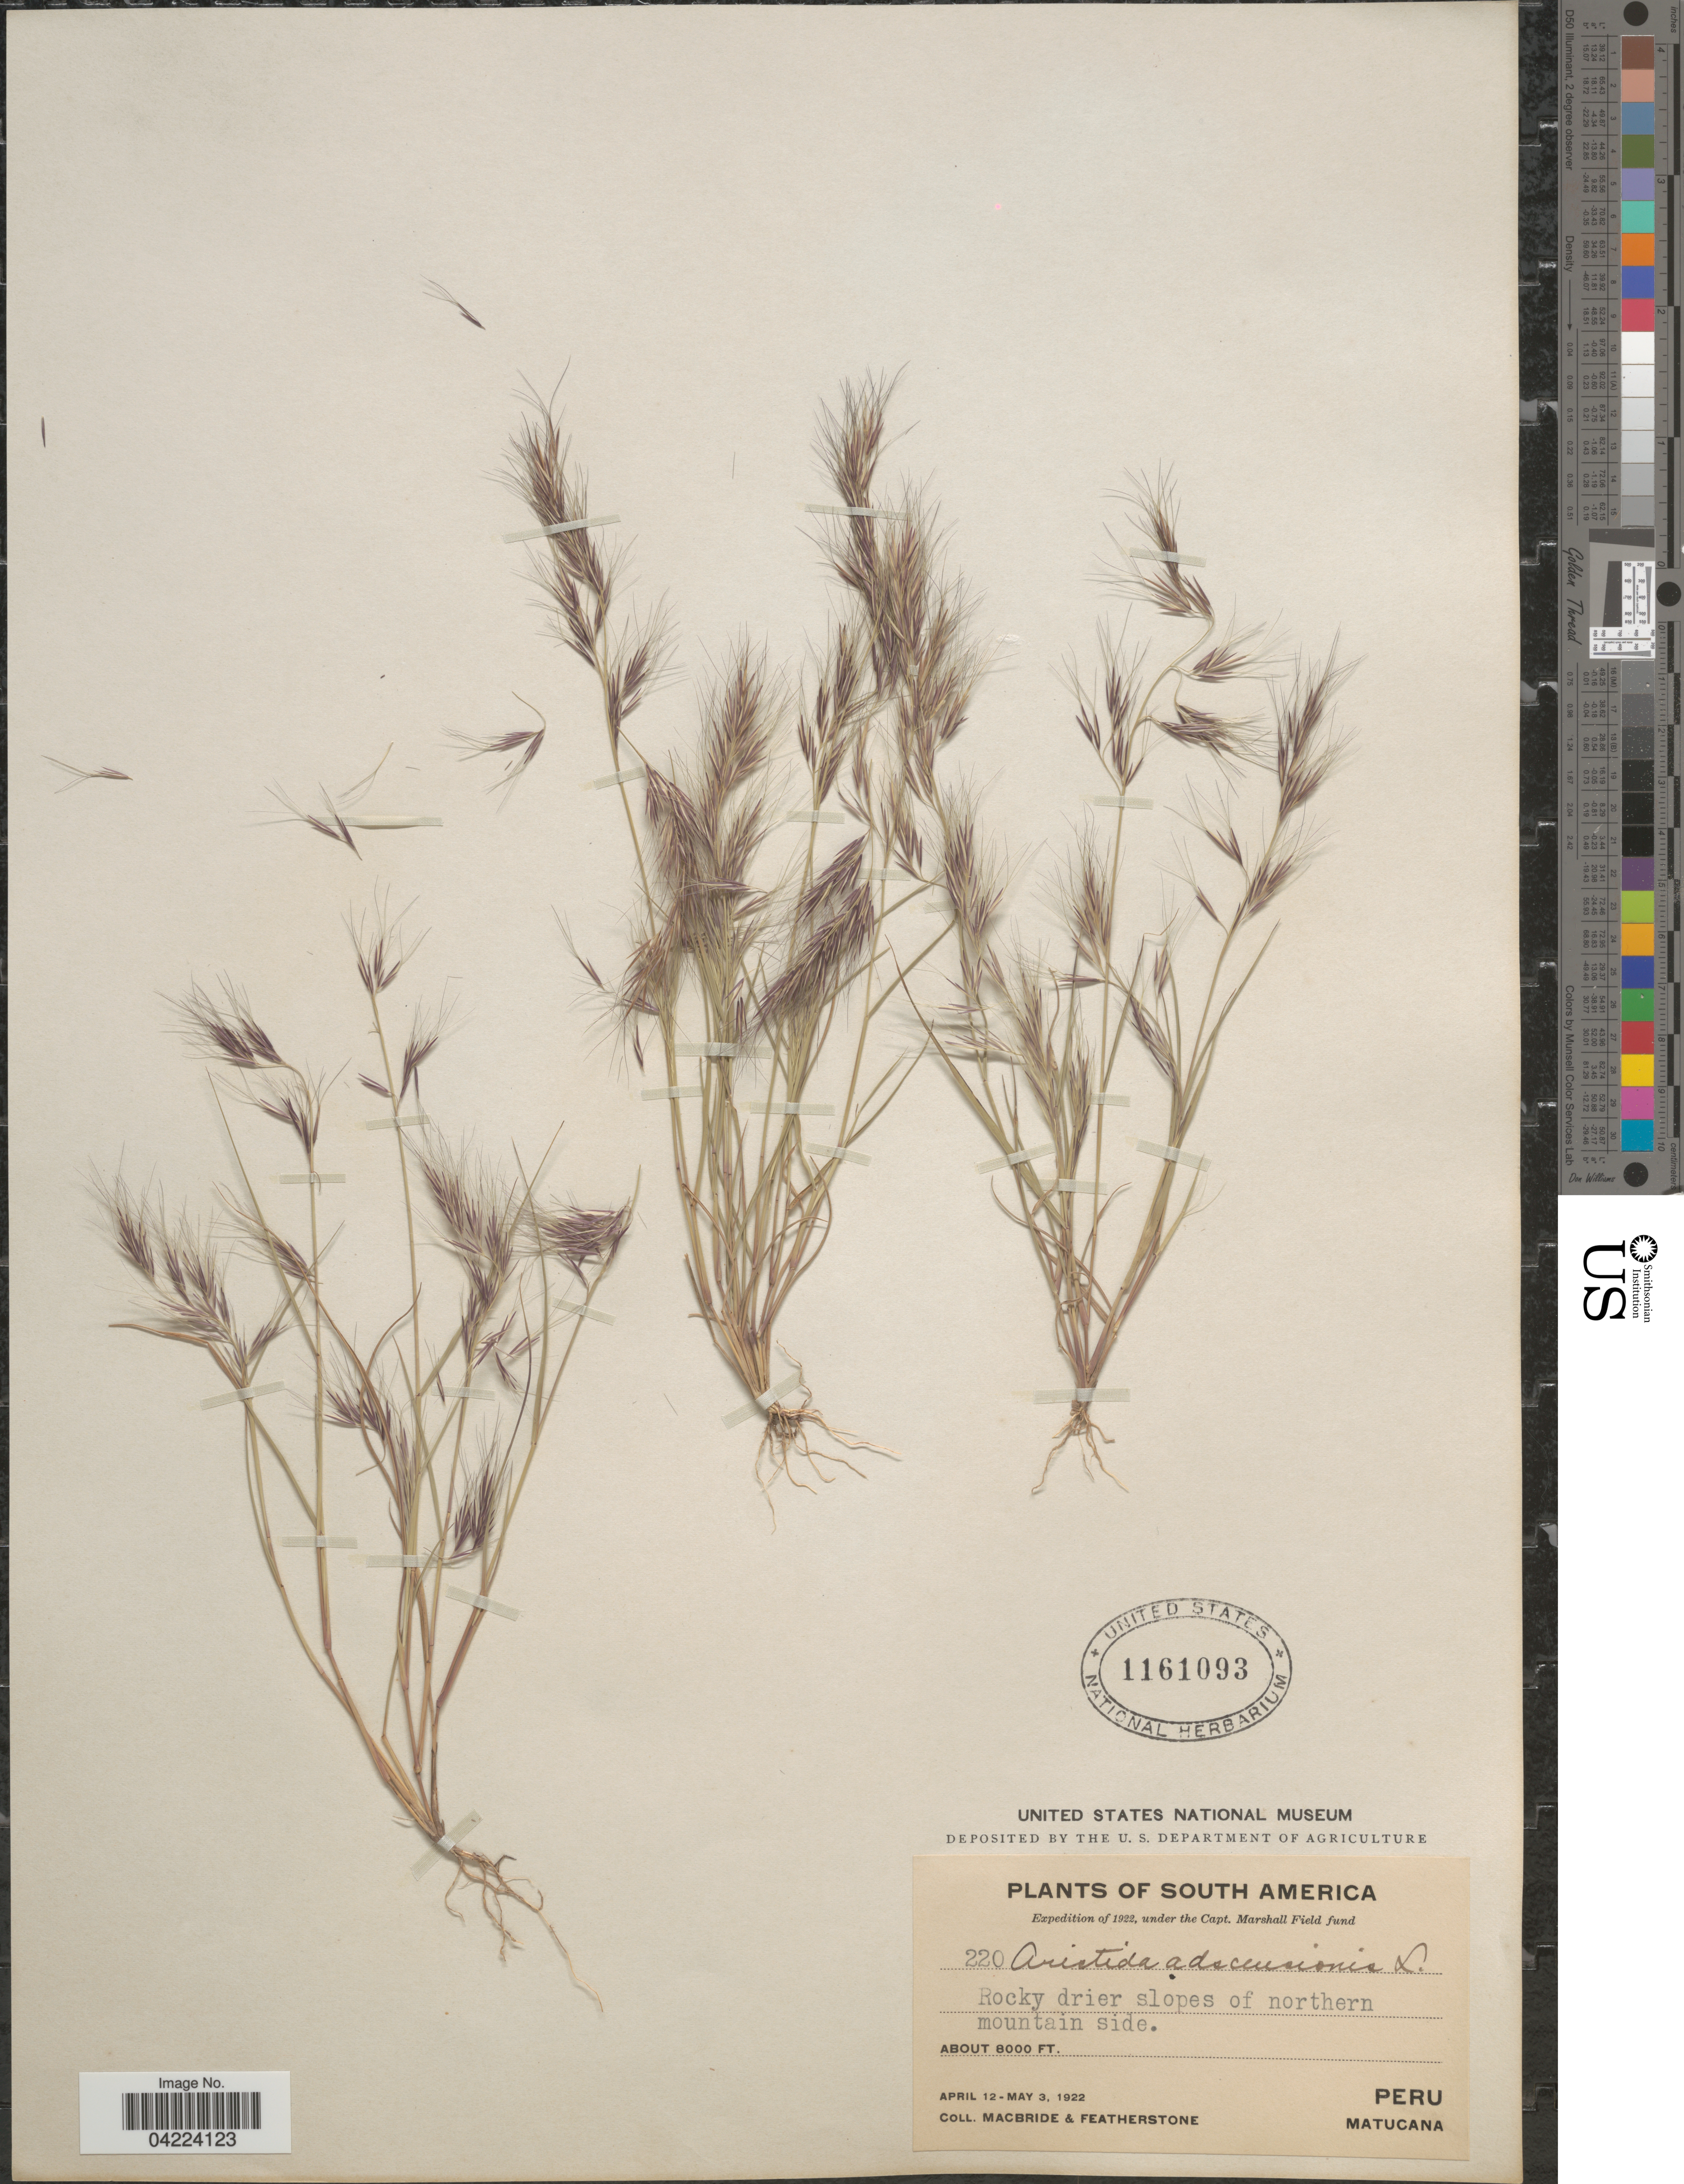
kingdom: Plantae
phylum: Tracheophyta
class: Liliopsida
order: Poales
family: Poaceae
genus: Aristida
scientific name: Aristida adscensionis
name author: L.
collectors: Macbride, -- & -. Featherstone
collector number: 220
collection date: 1922-04-12/1922-05-03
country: Peru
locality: Expedition of 1922. Rocky drier slopes of northern mountain side. Matucana.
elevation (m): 2438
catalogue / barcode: US 1161093